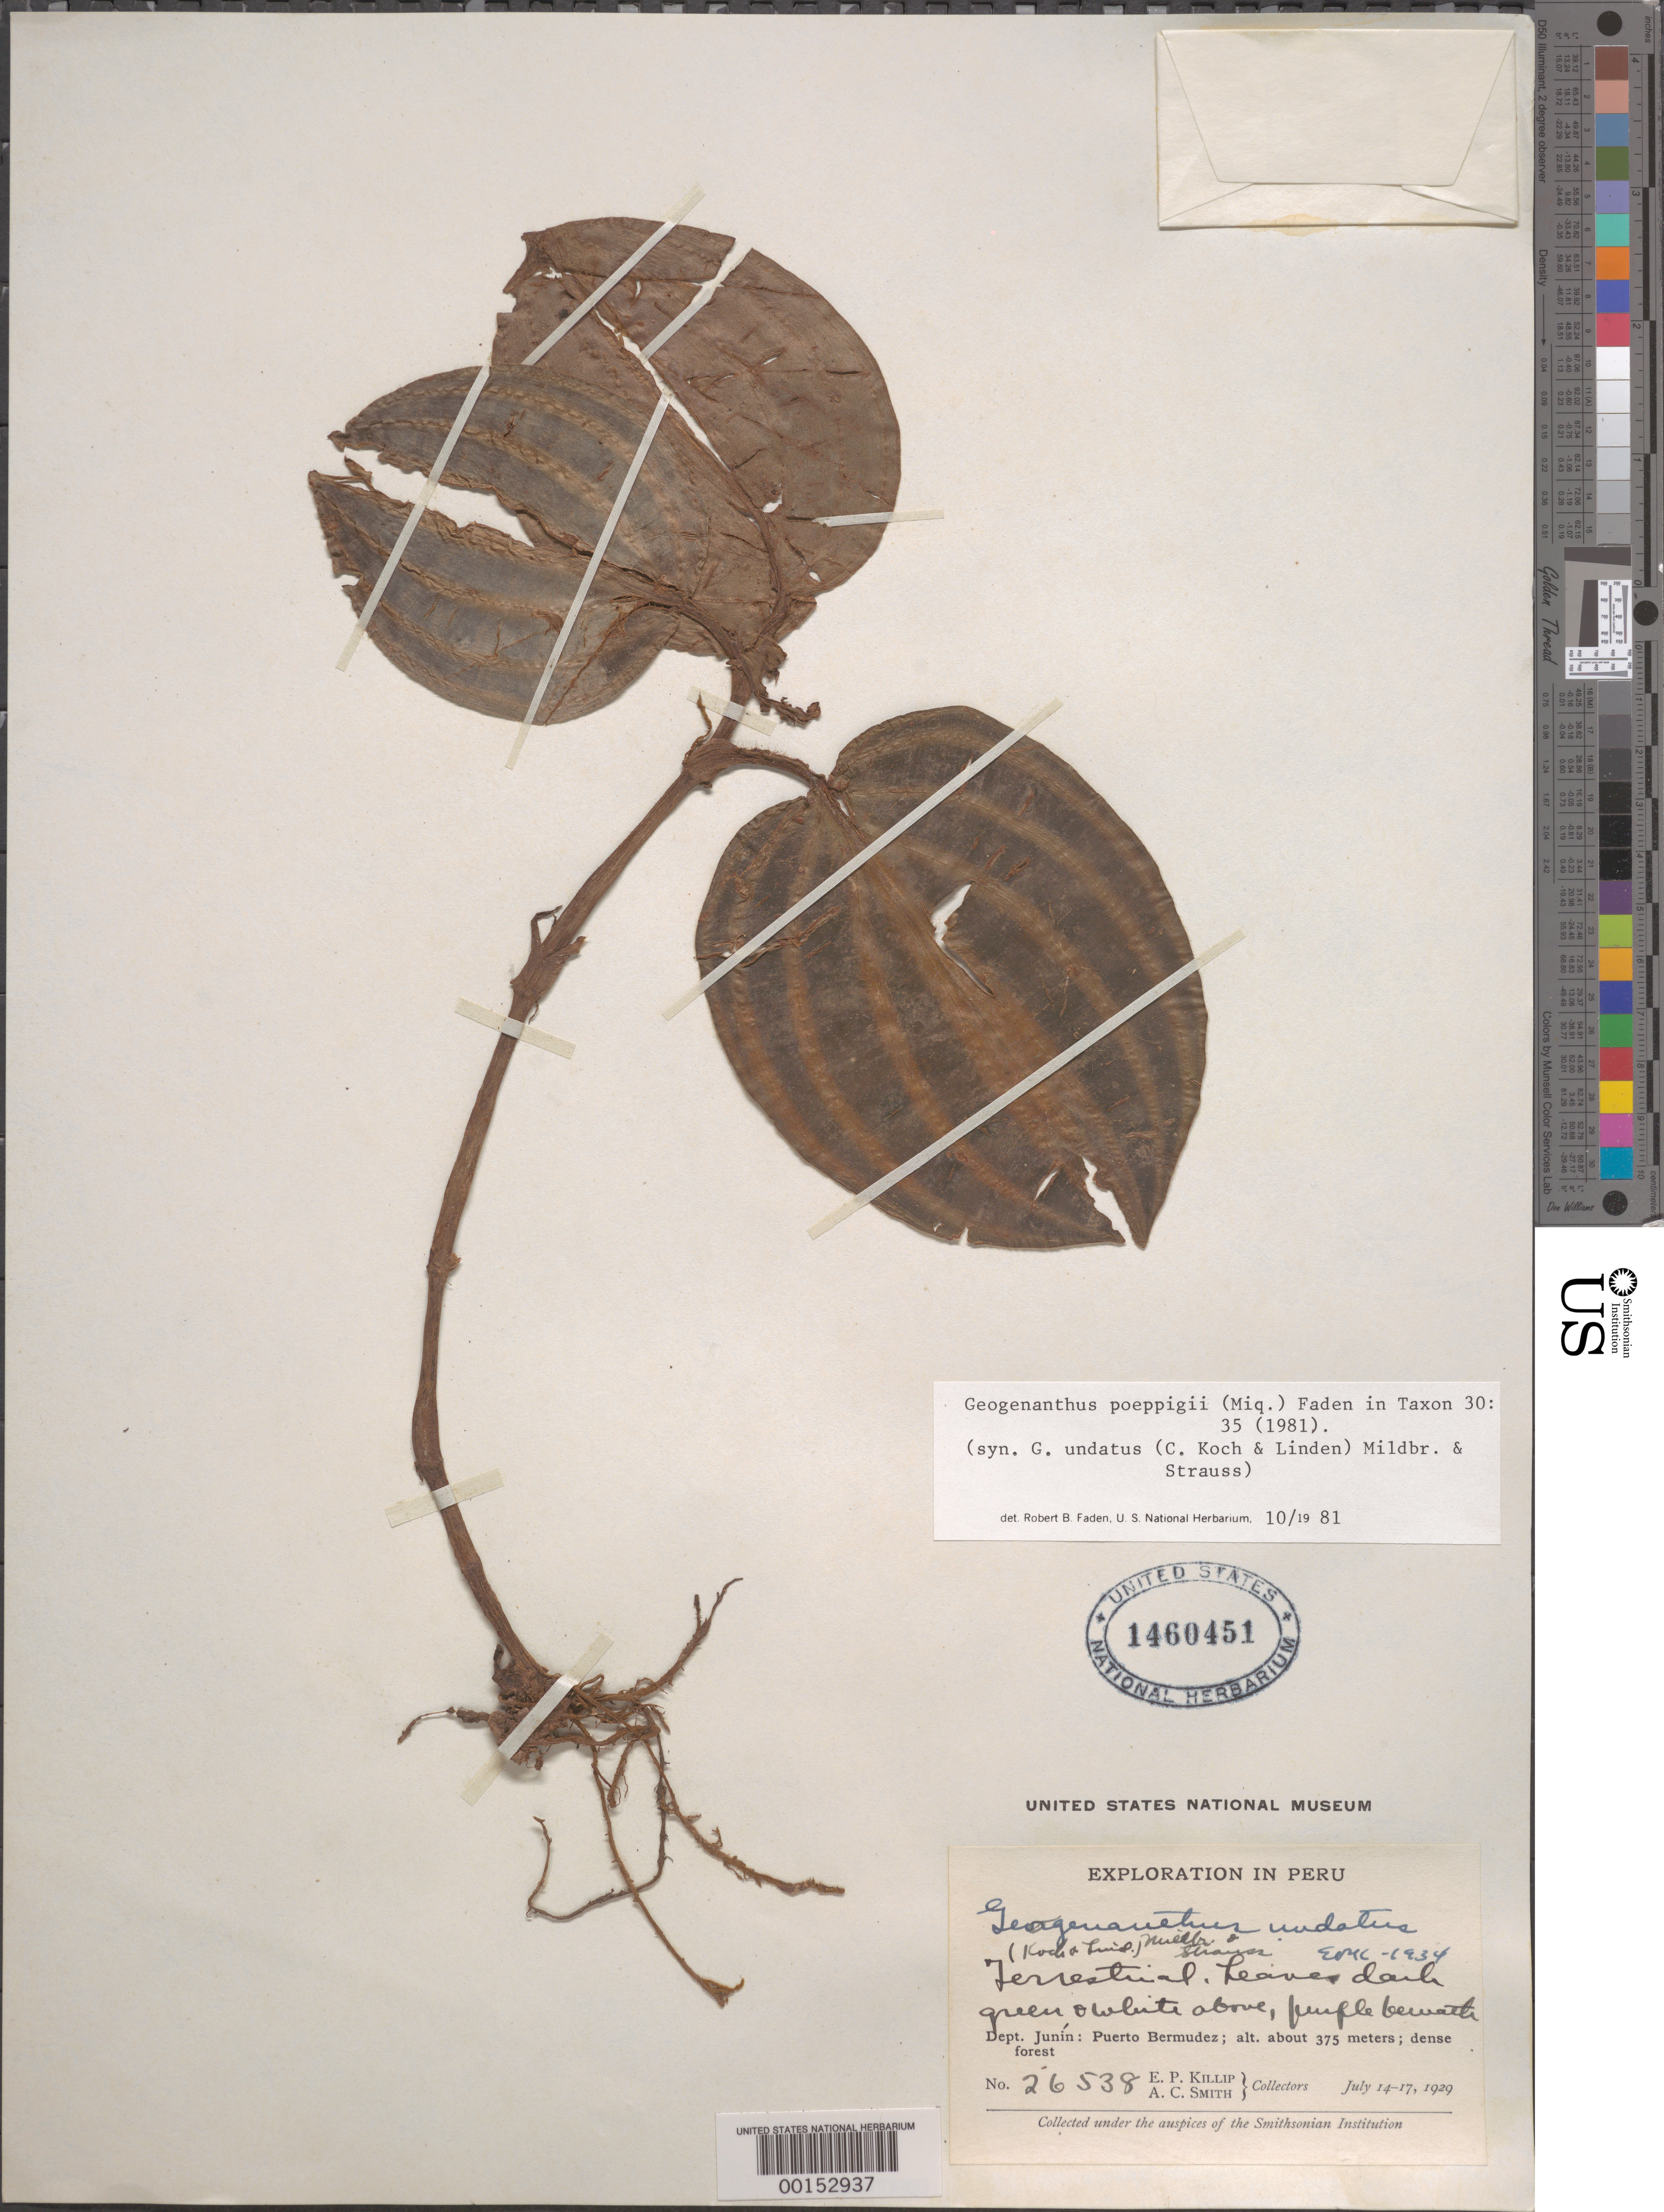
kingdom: Plantae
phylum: Tracheophyta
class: Liliopsida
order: Commelinales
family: Commelinaceae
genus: Geogenanthus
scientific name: Geogenanthus poeppigii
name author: (Miq.) Faden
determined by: Faden, Robert B., (US), Smithsonian Institution - National Museum of Natural History (UNITED STATES)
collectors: E. P. Killip & A. C. Smith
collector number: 26538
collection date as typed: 14 Jul 1929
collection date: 1929-07-14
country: Peru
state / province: Junín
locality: Puerto bermudez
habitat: Dense forest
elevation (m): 375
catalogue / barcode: US 1460451